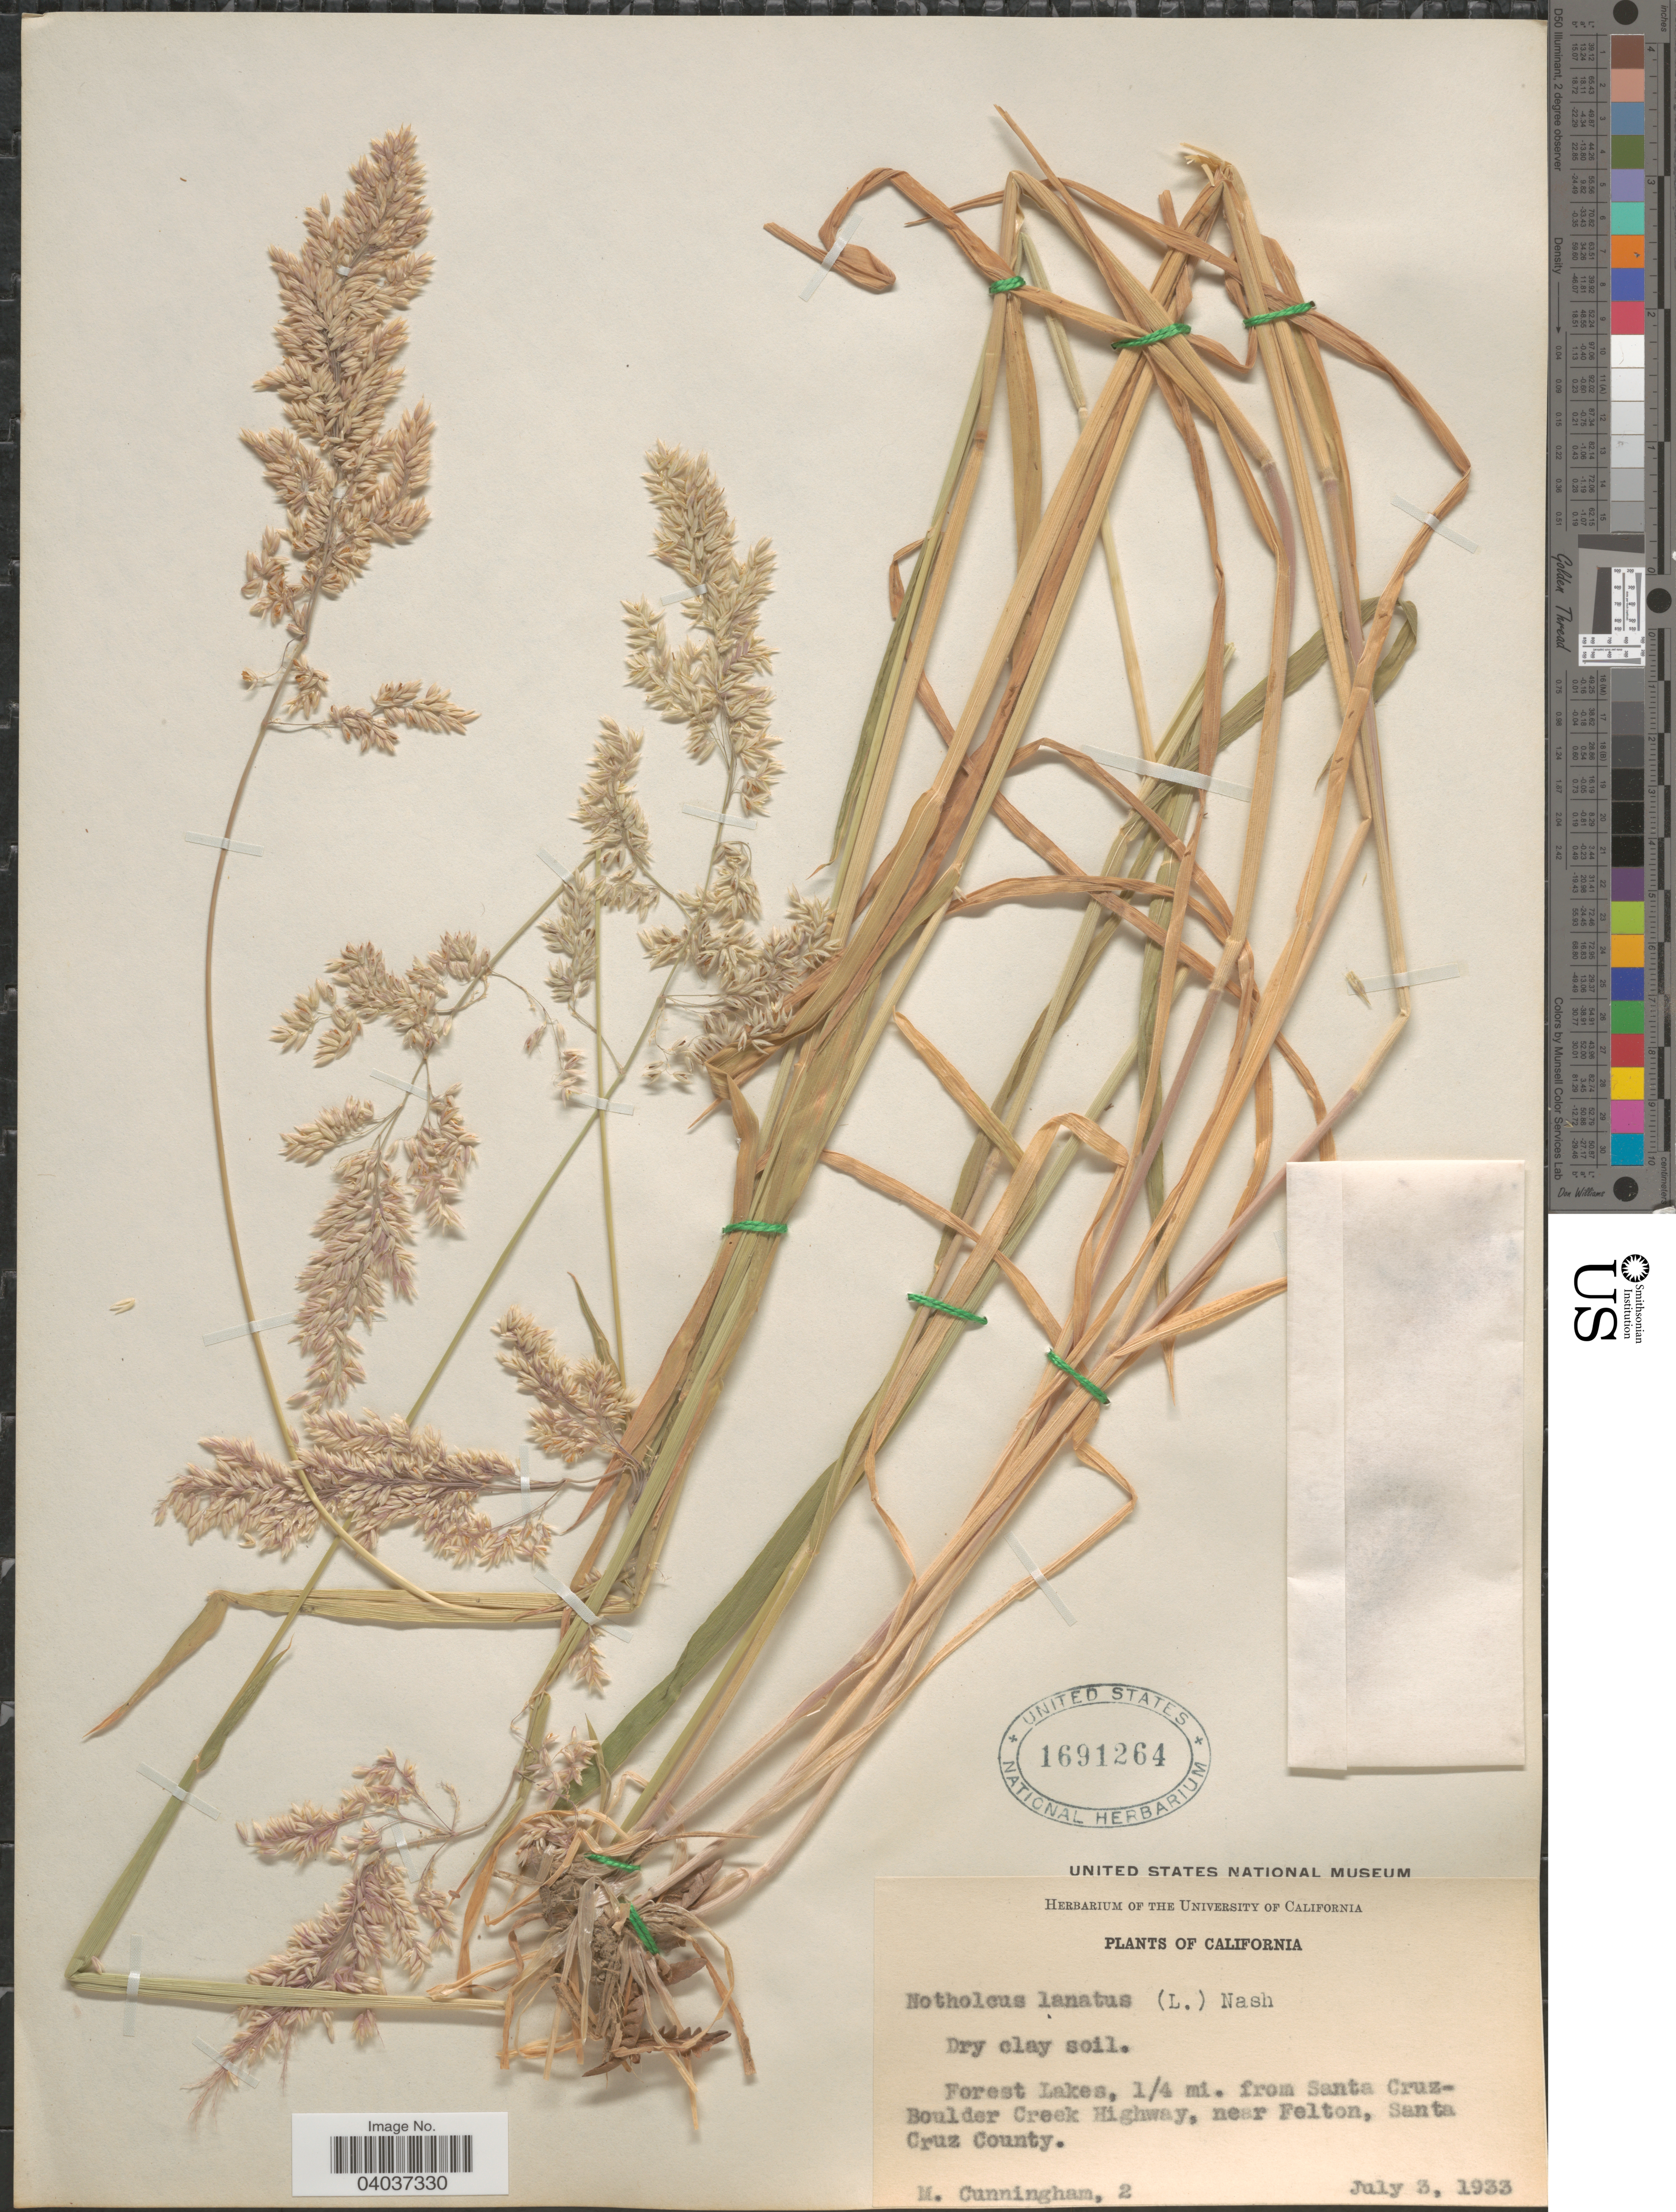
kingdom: Plantae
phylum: Tracheophyta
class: Liliopsida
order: Poales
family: Poaceae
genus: Holcus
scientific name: Holcus lanatus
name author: L.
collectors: M. Cunningham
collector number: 2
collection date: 1933-07-03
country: United States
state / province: California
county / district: Santa Cruz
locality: Forest Lakes, 1/4 mi. from Santa Cruz-Boulder Creek Highway, near Felton, Santa Cruz County.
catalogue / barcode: US 1691264